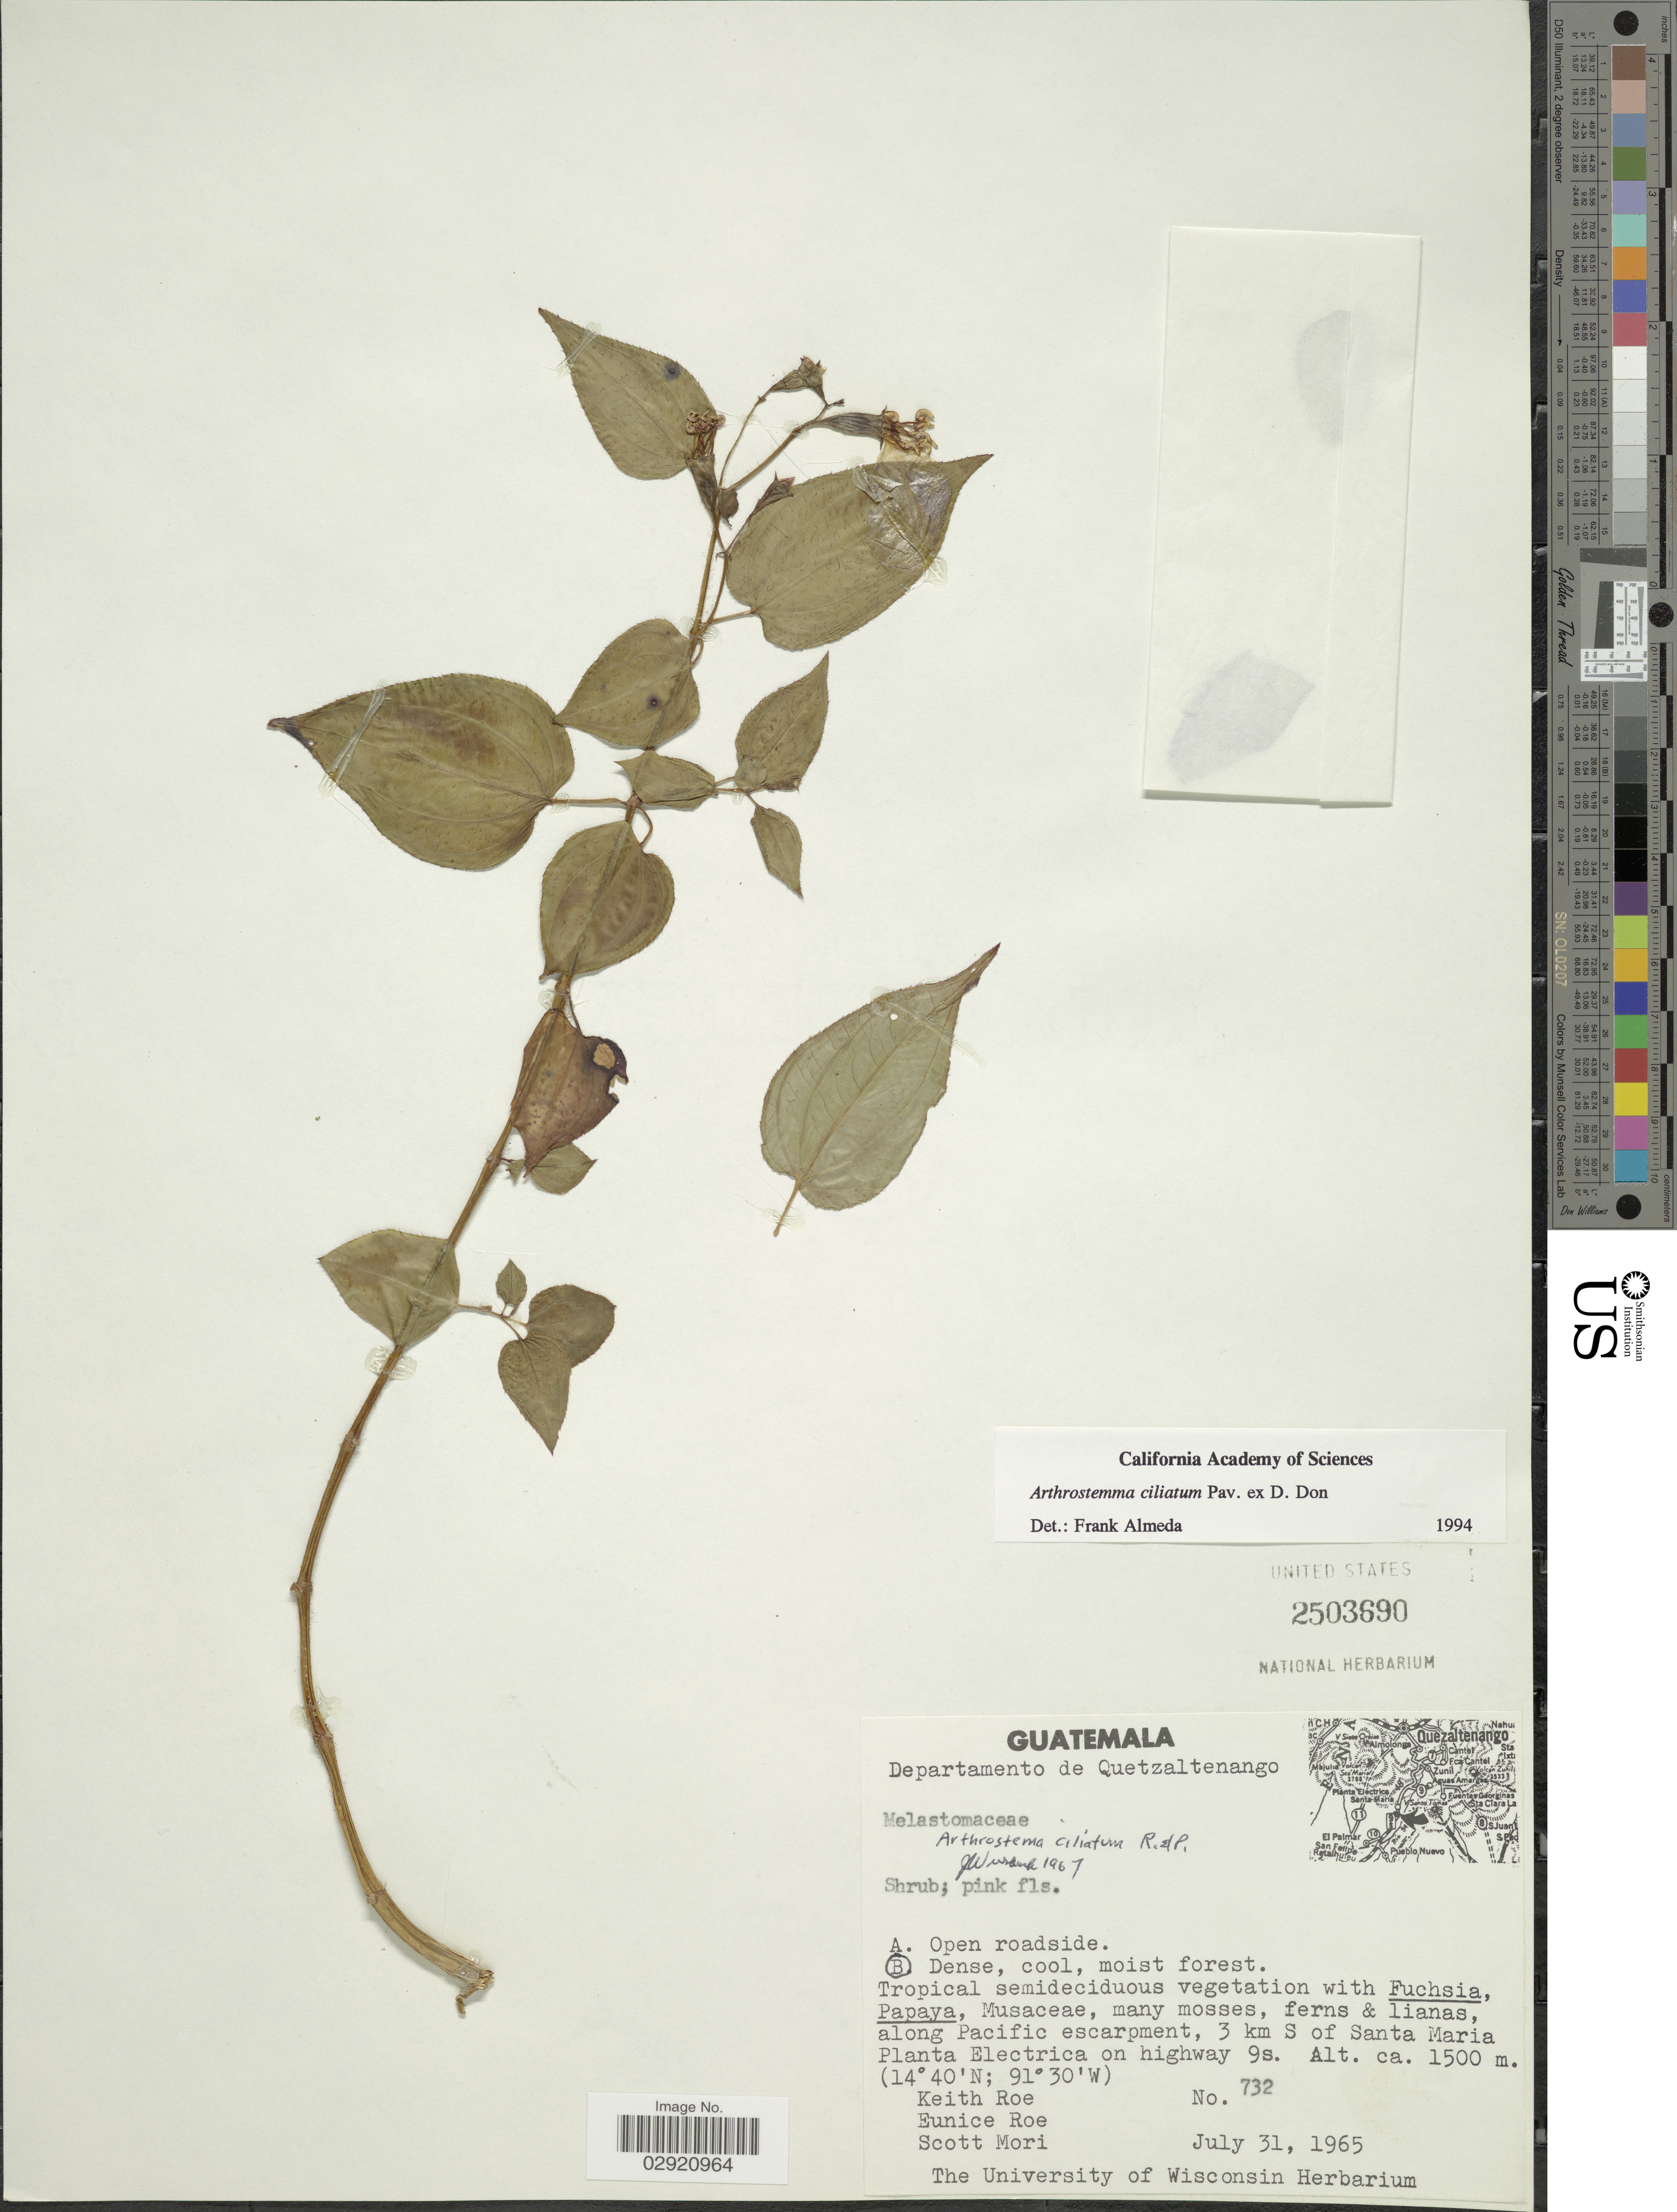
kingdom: Plantae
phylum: Tracheophyta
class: Magnoliopsida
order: Myrtales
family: Melastomataceae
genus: Arthrostemma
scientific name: Arthrostemma ciliatum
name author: Pav. ex D. Don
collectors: K. E. Roe, E. Roe & S. Mori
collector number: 732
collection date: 1965-07-31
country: Guatemala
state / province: Quetzaltenango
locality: Departamento de Quezaltenango. Along Pacific escarpment, 3 km S of Santa Maria. Planta Electrica on highway 9s.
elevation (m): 1500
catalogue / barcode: US 2503690